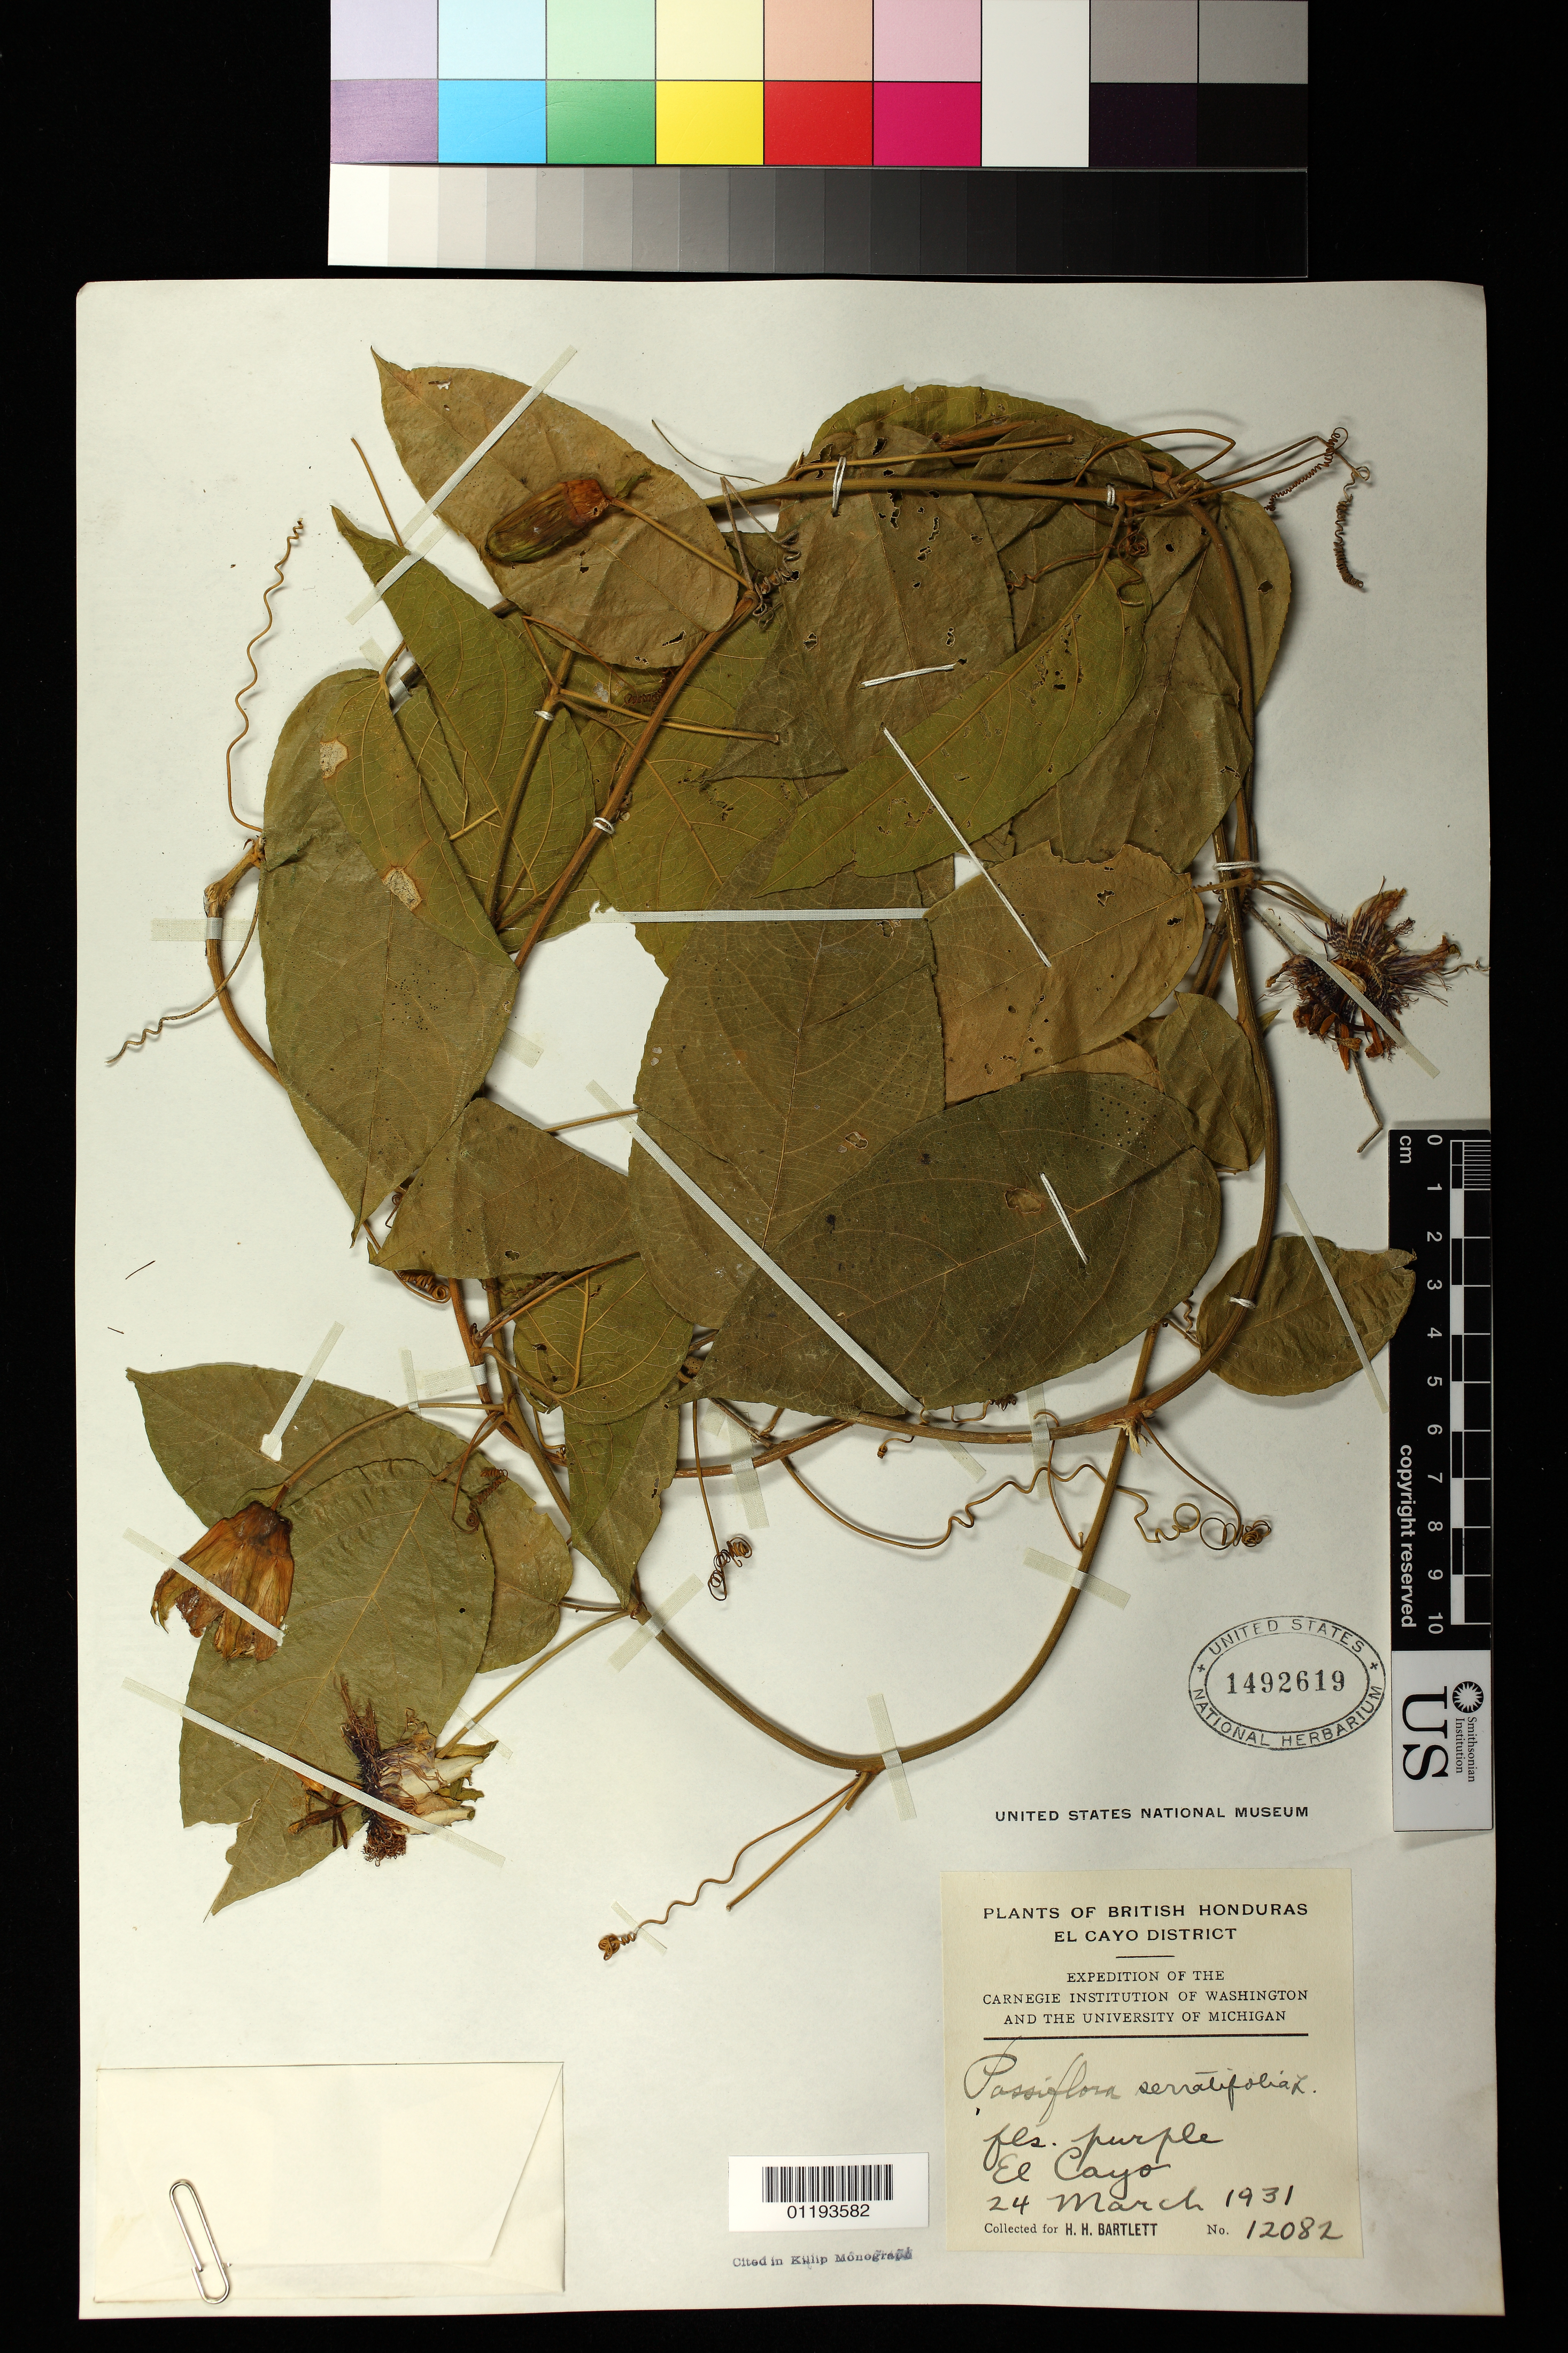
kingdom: Plantae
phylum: Tracheophyta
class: Magnoliopsida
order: Malpighiales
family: Passifloraceae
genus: Passiflora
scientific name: Passiflora serratifolia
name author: L.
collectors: H. H. Bartlett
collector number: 12082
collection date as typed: Mar 24 1931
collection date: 1931-03-24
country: Belize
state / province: Cayo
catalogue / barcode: US 1492619